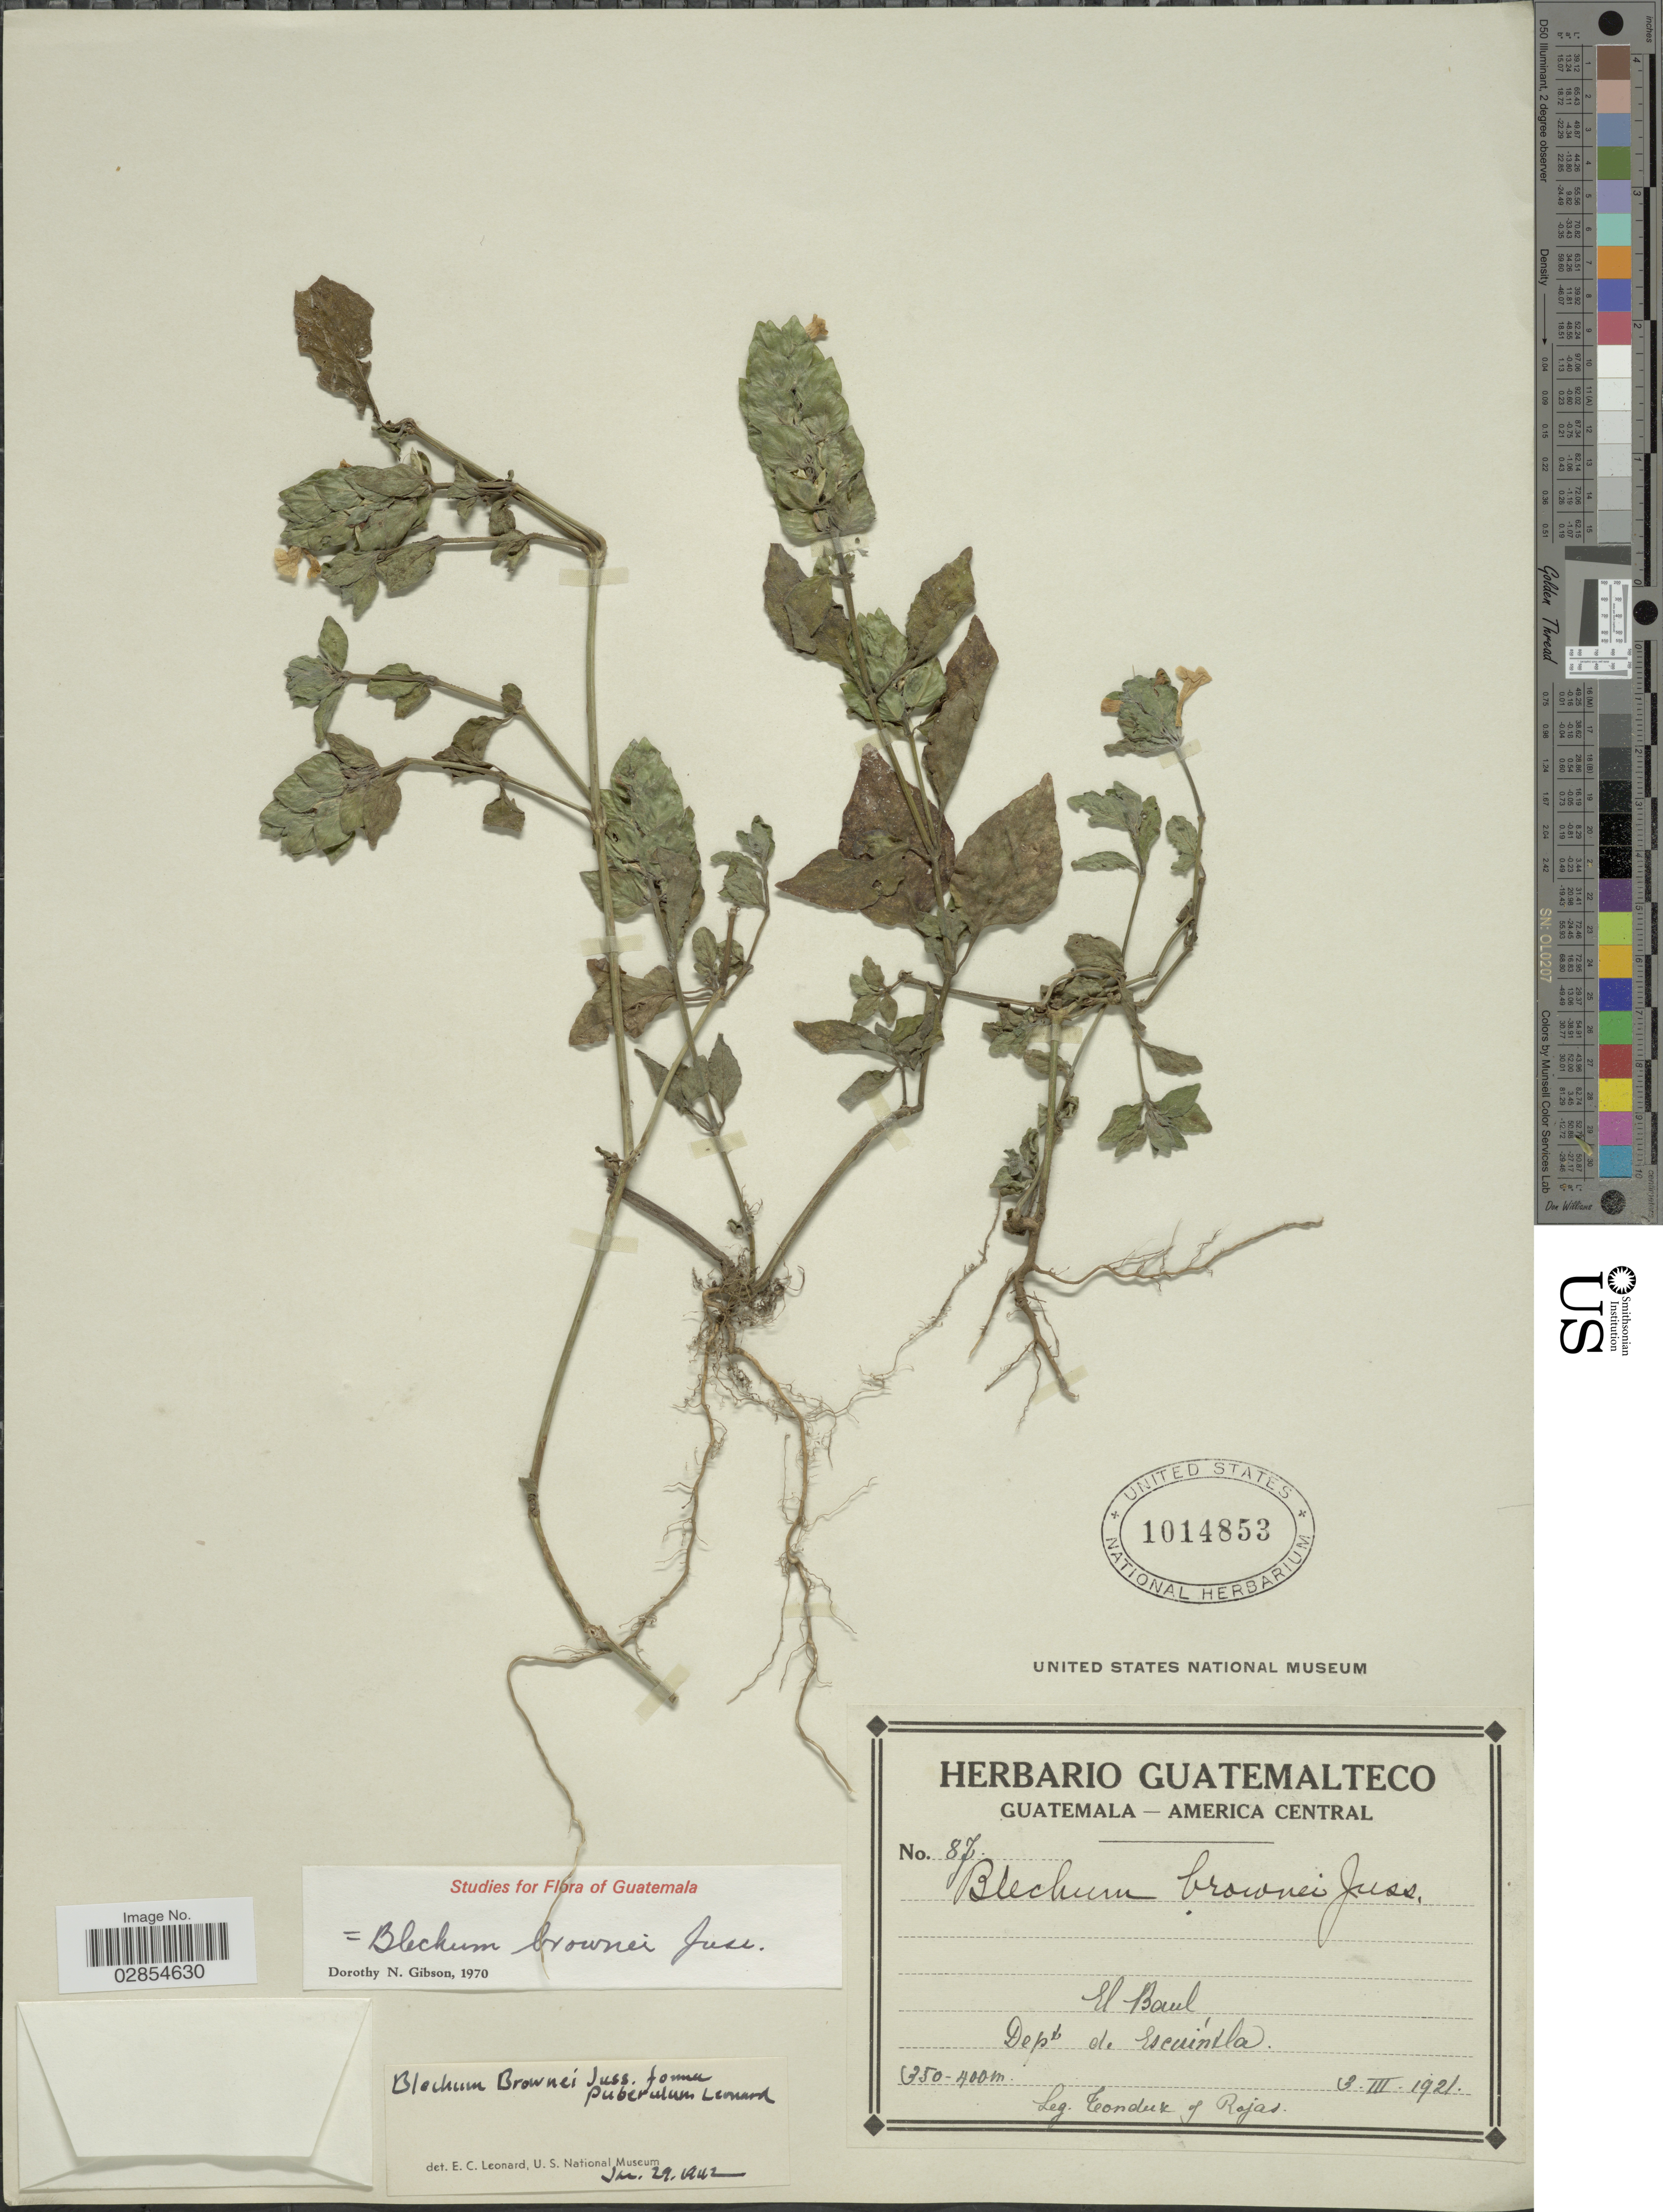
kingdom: Plantae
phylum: Tracheophyta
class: Magnoliopsida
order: Lamiales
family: Acanthaceae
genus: Blechum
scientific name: Blechum pyramidatum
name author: (Lam.) Urb.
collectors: Tonduz & Rojas, --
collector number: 87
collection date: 1921-03-03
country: Guatemala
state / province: Escuintla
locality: El Baul. Dept. de Escuintla.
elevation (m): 350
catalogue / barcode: US 1014853